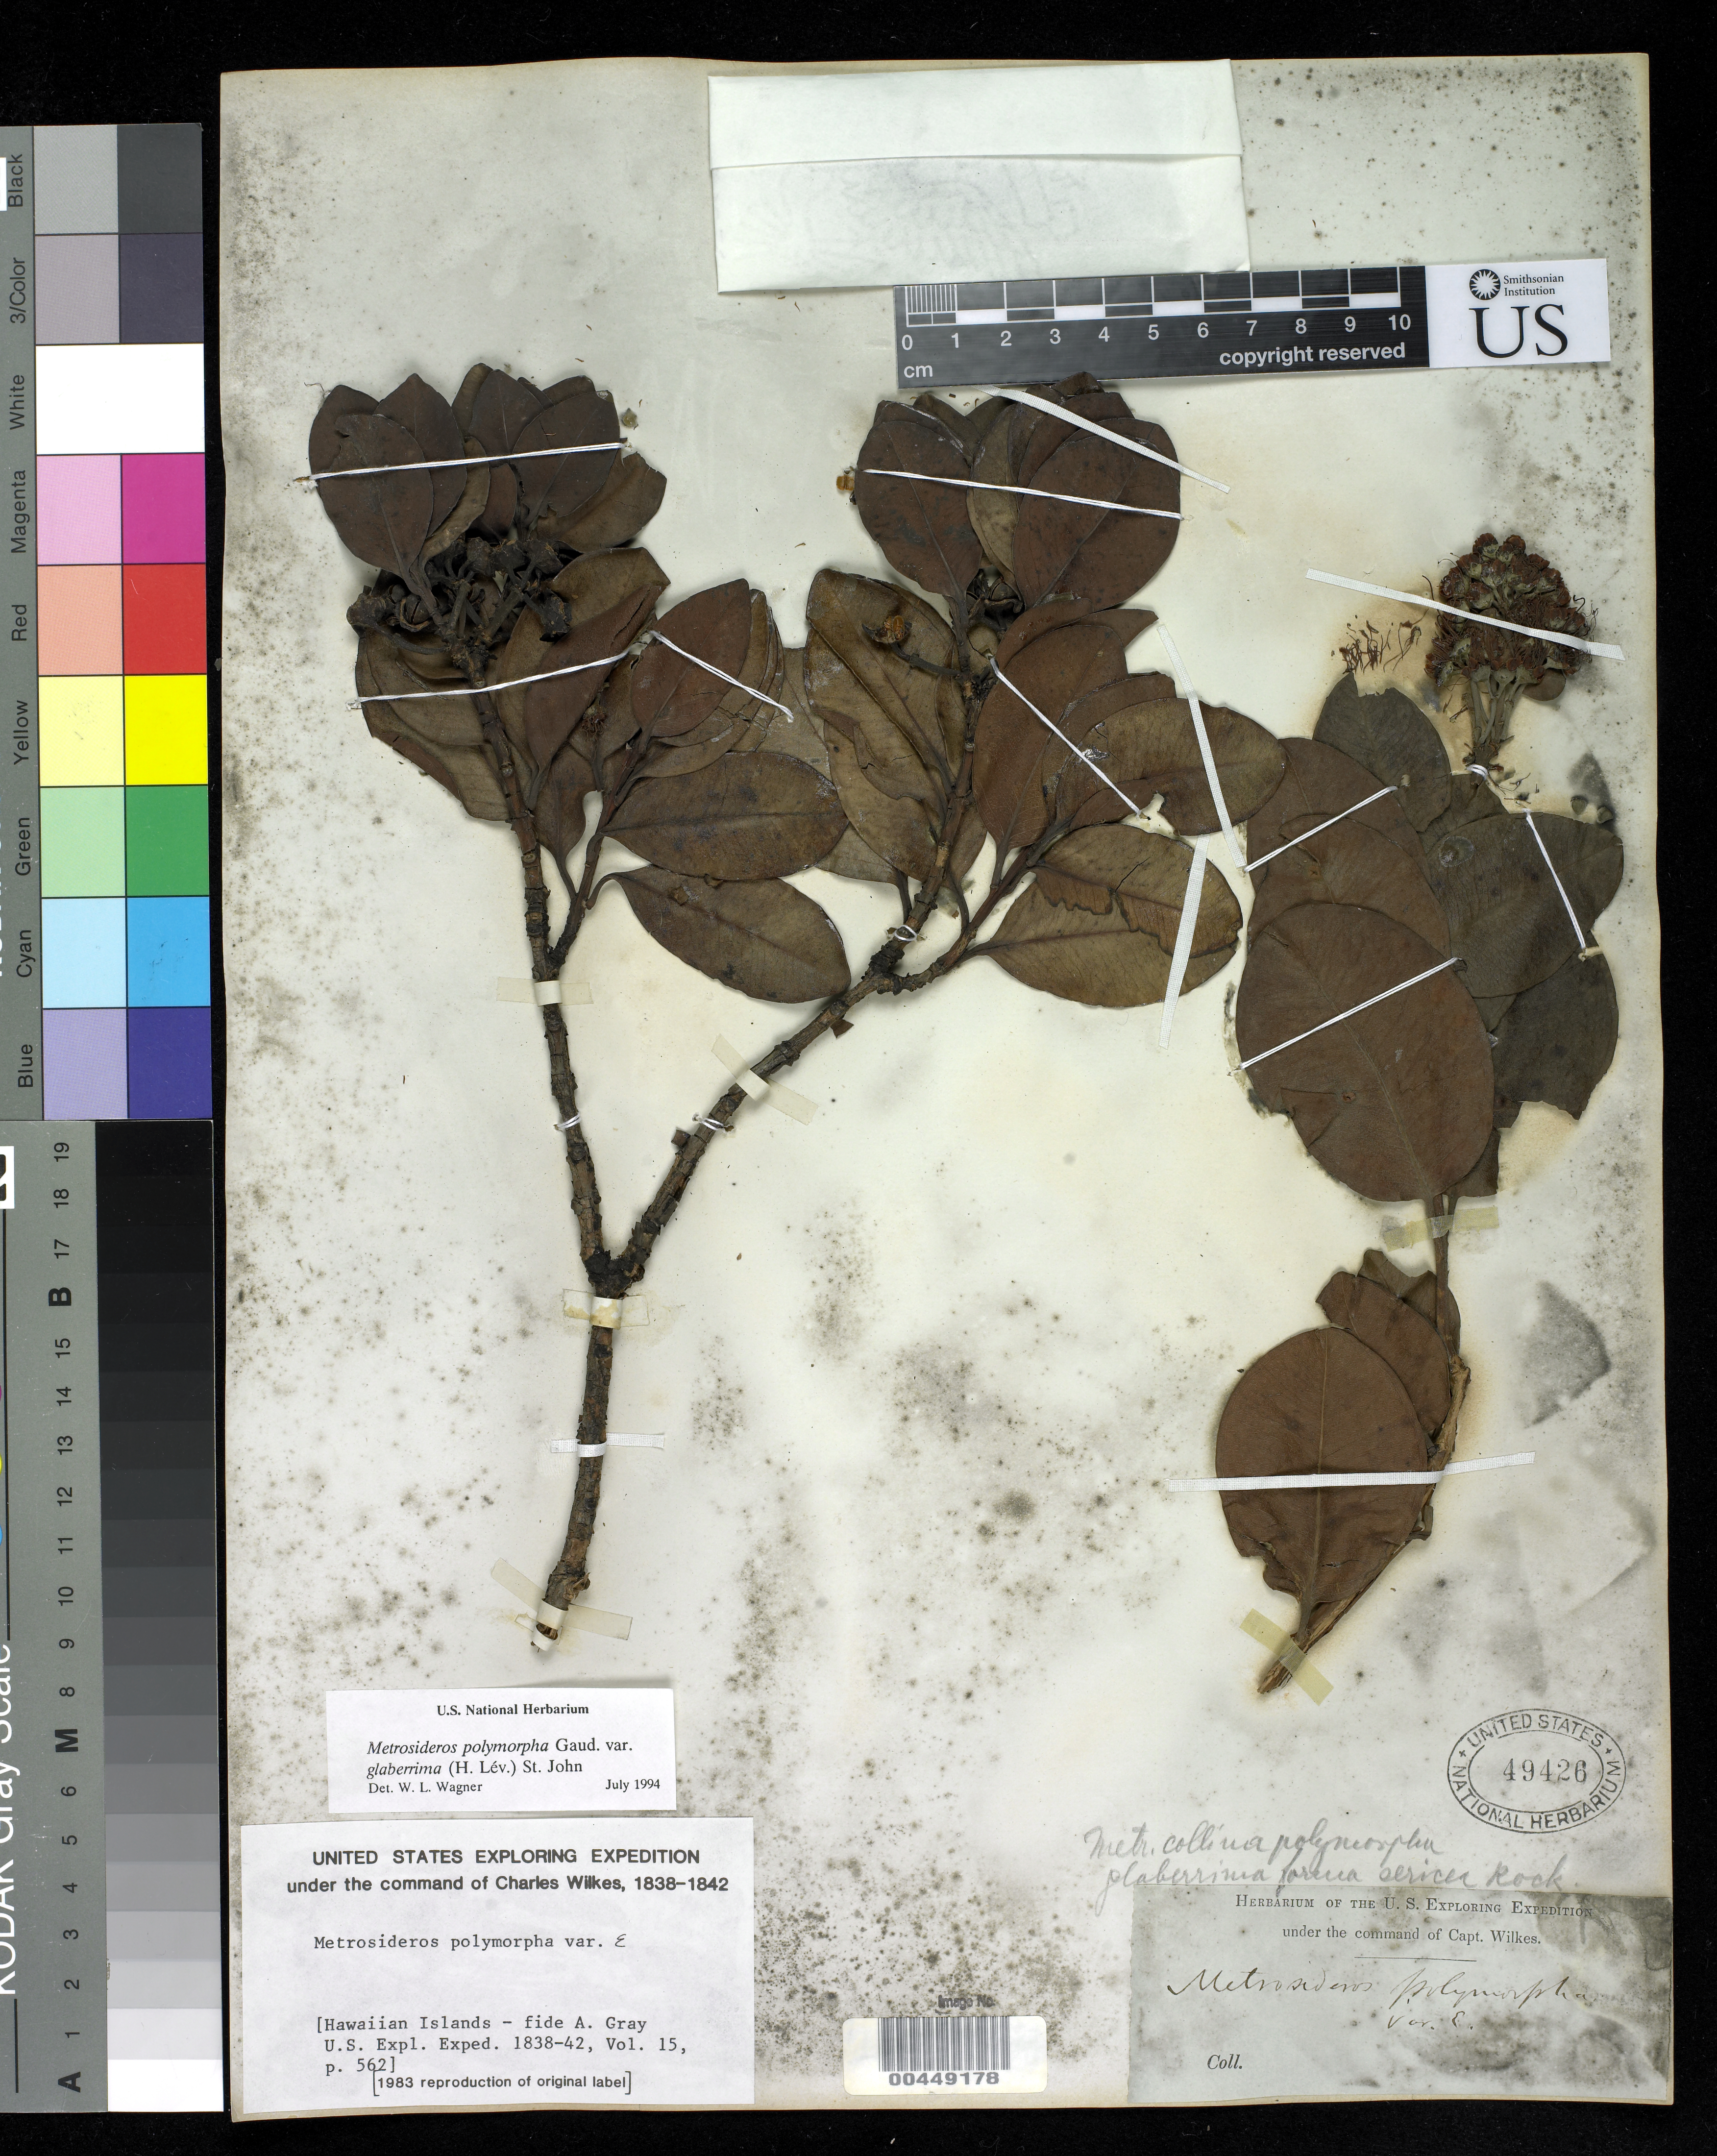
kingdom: Plantae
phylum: Tracheophyta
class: Magnoliopsida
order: Myrtales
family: Myrtaceae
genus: Metrosideros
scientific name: Metrosideros polymorpha var. glaberrima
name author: (H. Lév.) H. St. John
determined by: Wagner, W. L., (BOT), Smithsonian Institution - National Museum of Natural History (UNITED STATES)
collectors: Wilkes Explor. Exped.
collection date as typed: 1838 to -- --- 1842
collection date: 1838/1842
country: United States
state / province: Hawaii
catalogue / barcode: US 49426